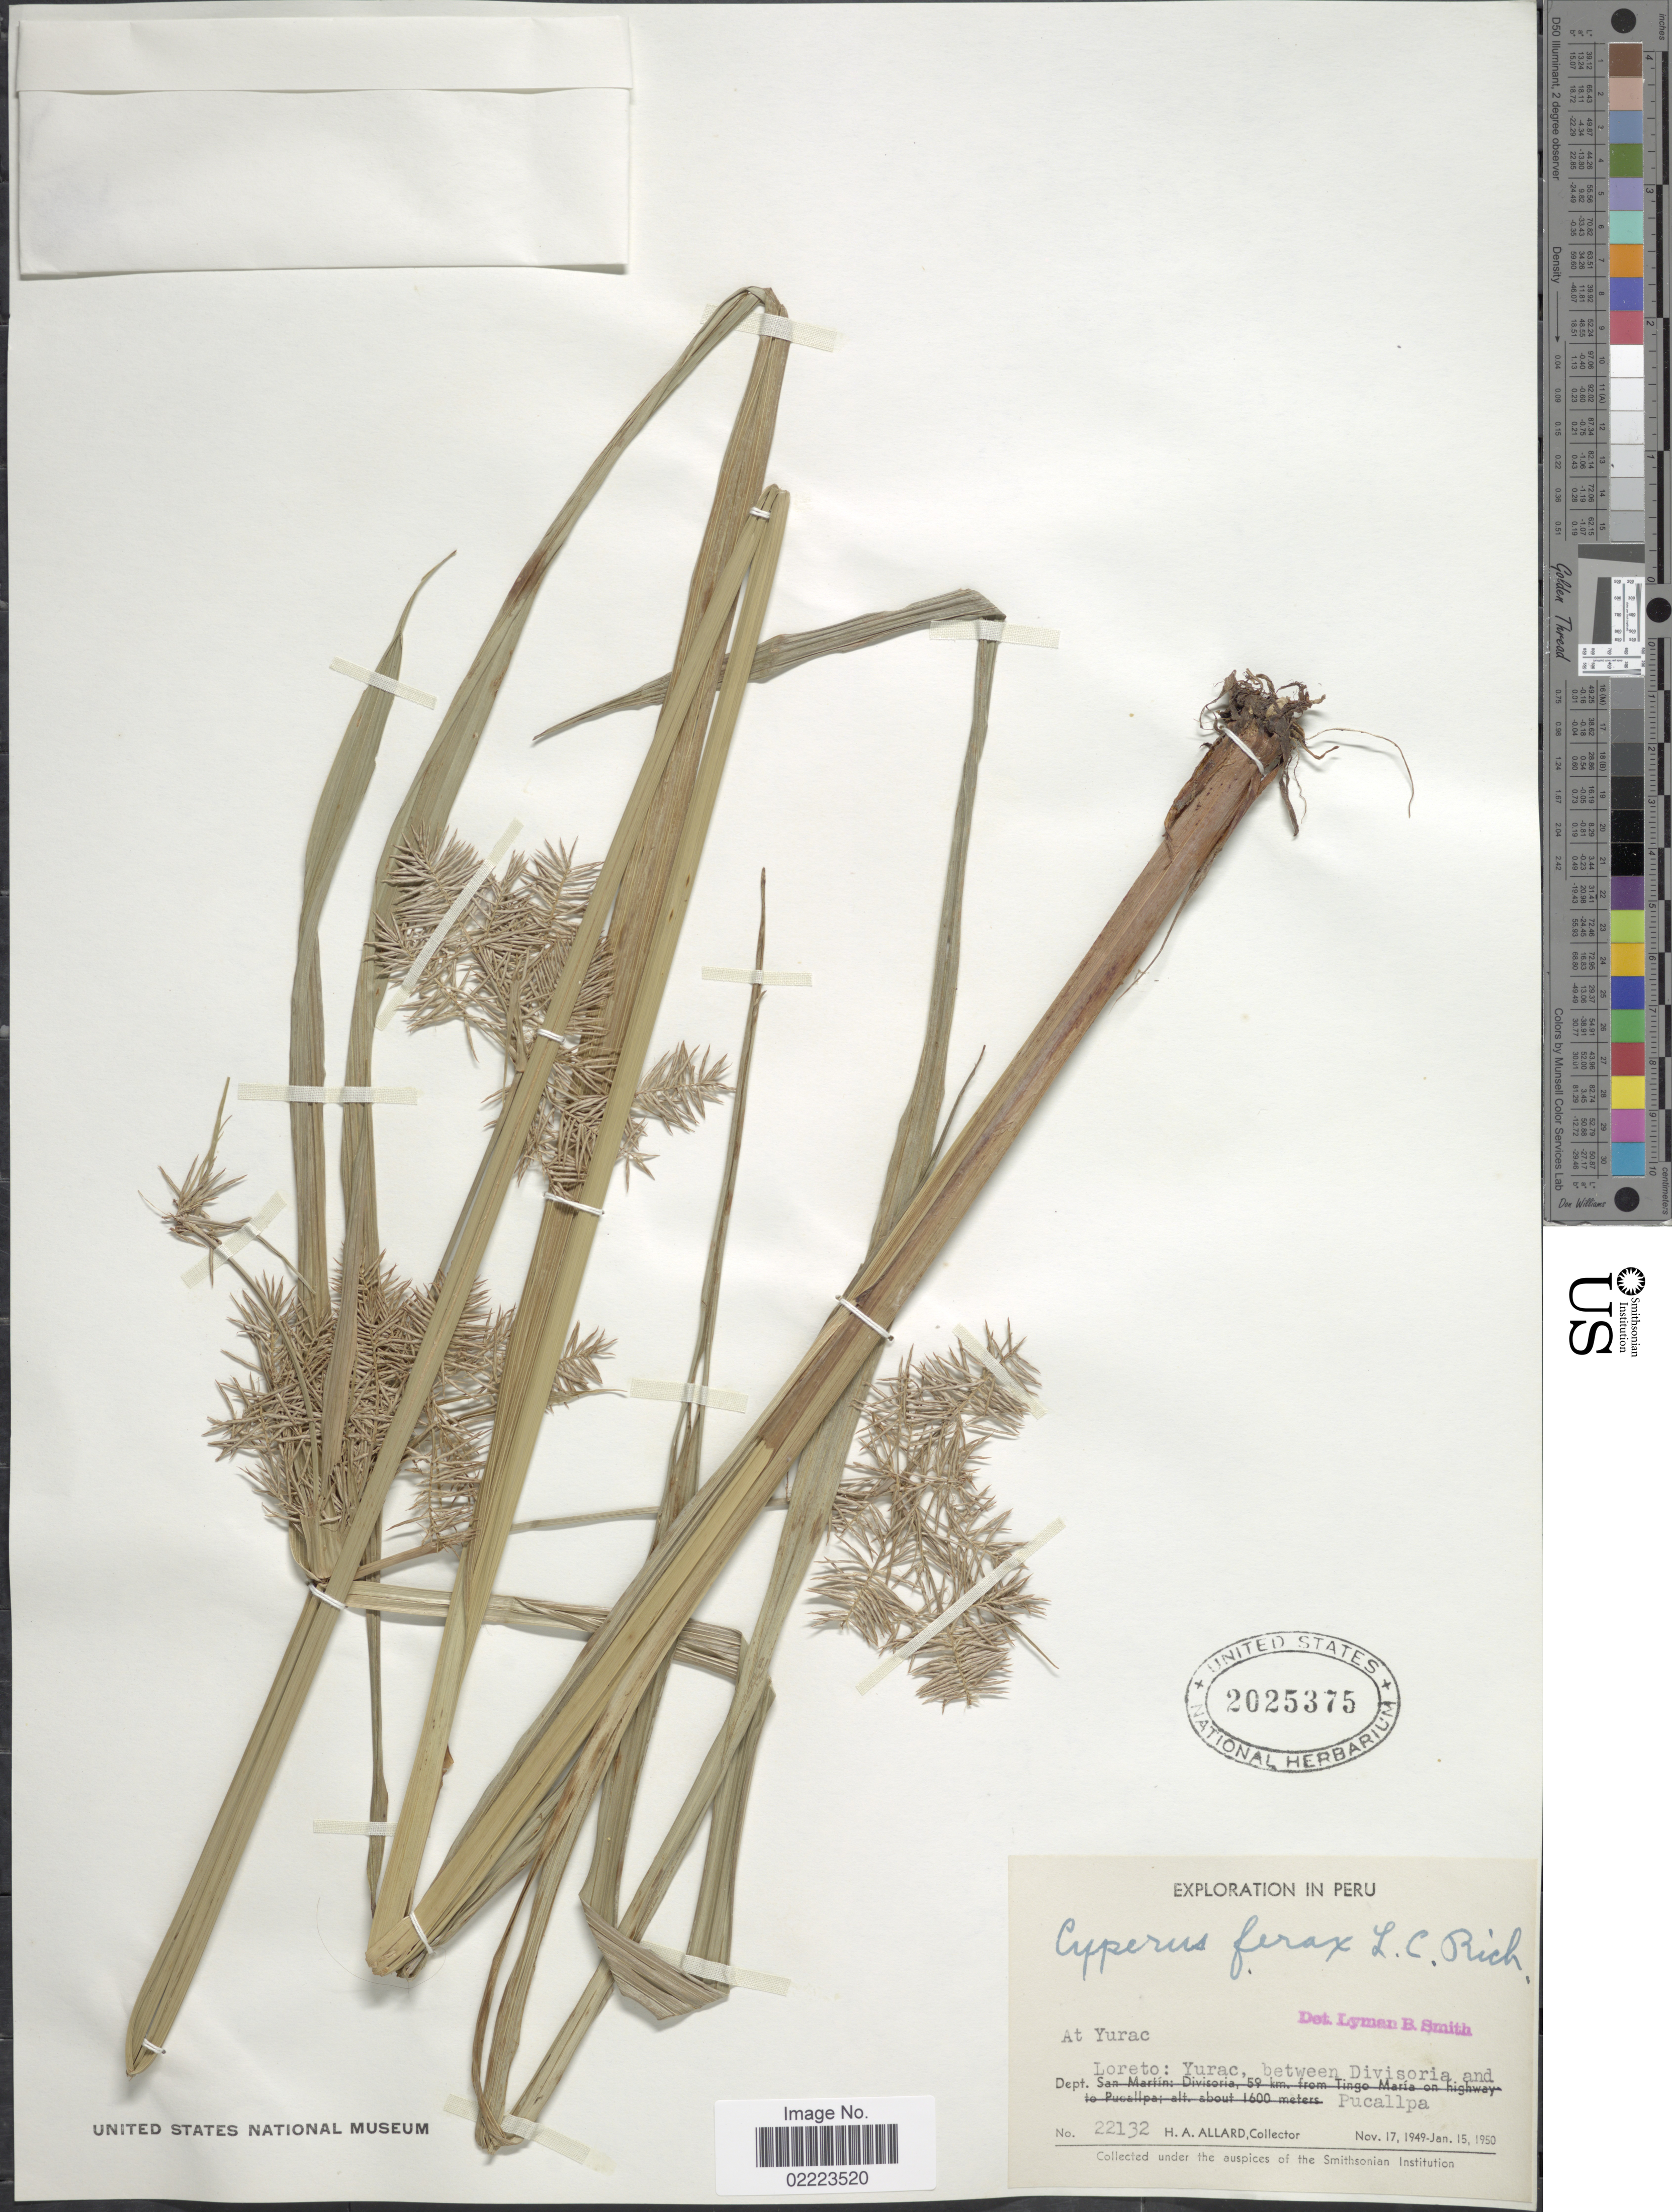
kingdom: Plantae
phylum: Tracheophyta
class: Liliopsida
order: Poales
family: Cyperaceae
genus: Cyperus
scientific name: Cyperus odoratus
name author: L.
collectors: H. A. Allard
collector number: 22132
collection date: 1949-11-17/1950-01-15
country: Peru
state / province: Loreto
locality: At Yurac. Dept. Loreto: Yurac, between Divisoria and Pucallpa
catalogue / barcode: US 2025375